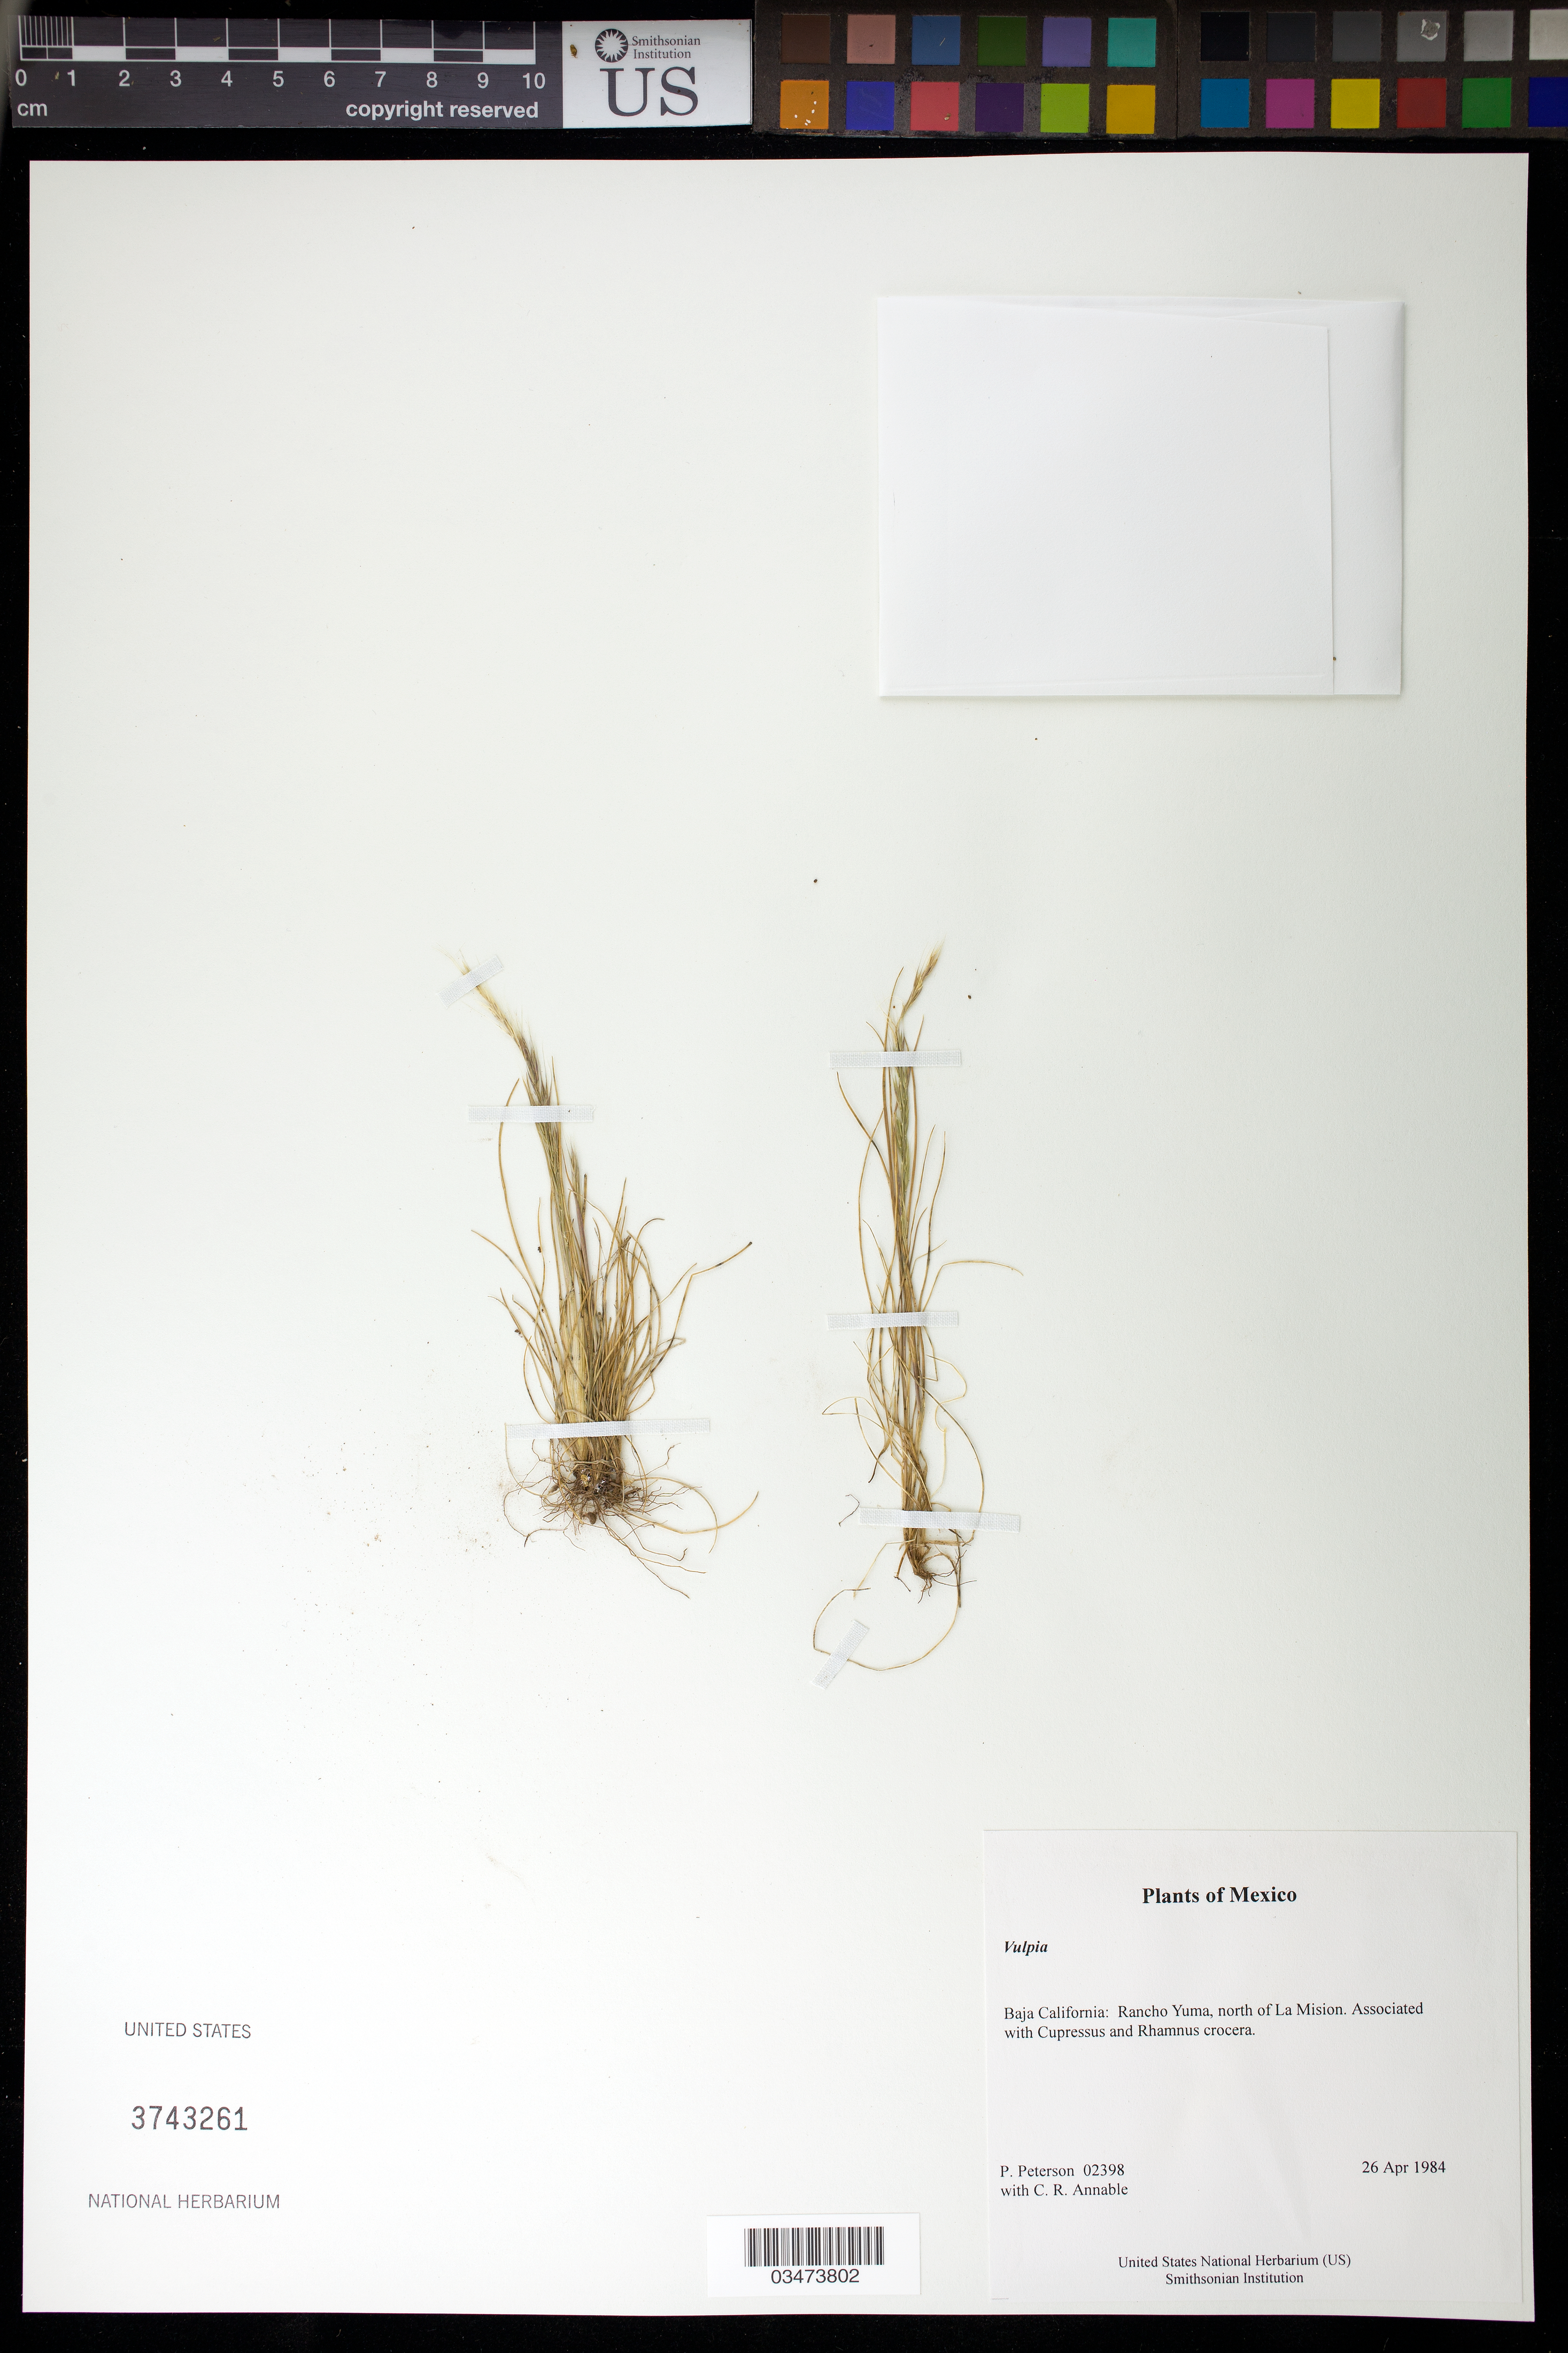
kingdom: Plantae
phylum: Tracheophyta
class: Liliopsida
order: Poales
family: Poaceae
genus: Vulpia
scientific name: Vulpia sp.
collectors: P. M. Peterson & C. R. Annable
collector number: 02398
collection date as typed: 26 Apr 1984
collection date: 1984-04-26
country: Mexico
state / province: Baja California Norte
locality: Rancho Yuma, north of La Mision.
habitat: Associated with Cupressus and Rhamnus crocera.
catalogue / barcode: US 3743261